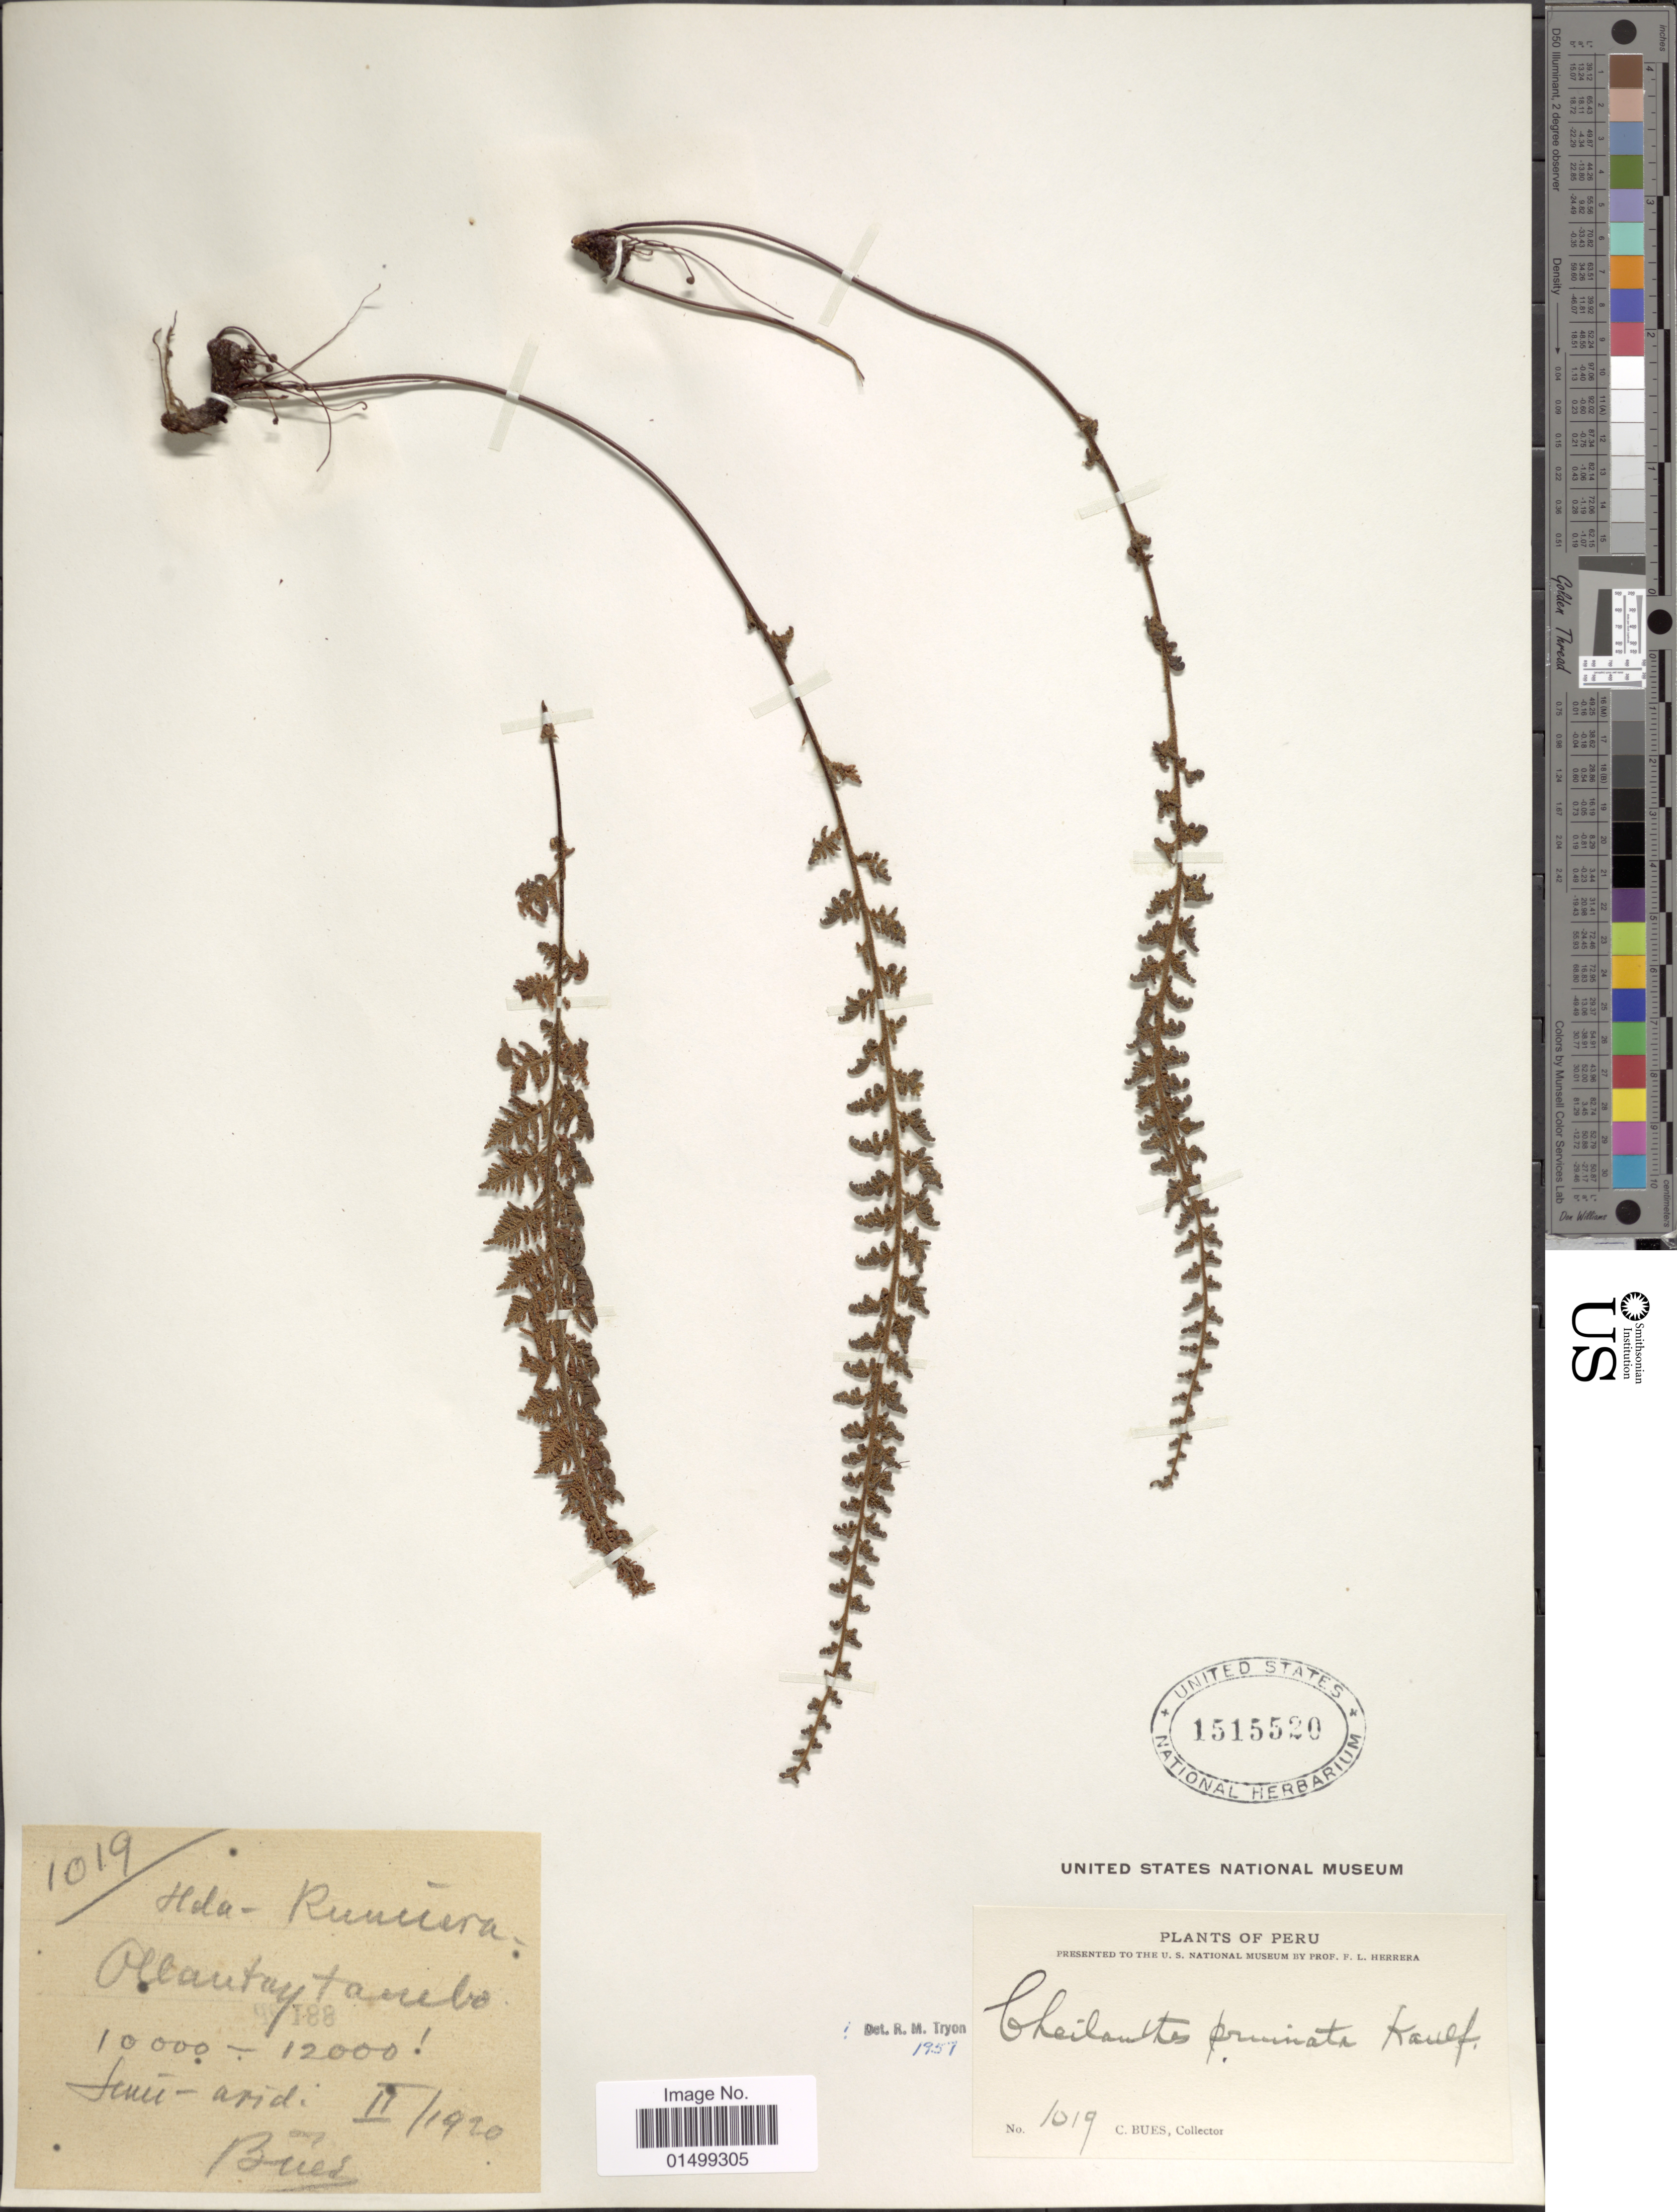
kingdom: Plantae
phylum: Tracheophyta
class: Polypodiopsida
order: Polypodiales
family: Pteridaceae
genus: Cheilanthes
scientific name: Cheilanthes pruinata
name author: Kaulf.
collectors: C. Bues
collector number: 1019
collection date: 1920-02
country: Peru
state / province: Cusco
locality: Hda-Rumiera, Ollantaytambo.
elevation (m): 3048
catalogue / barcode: US 1515520